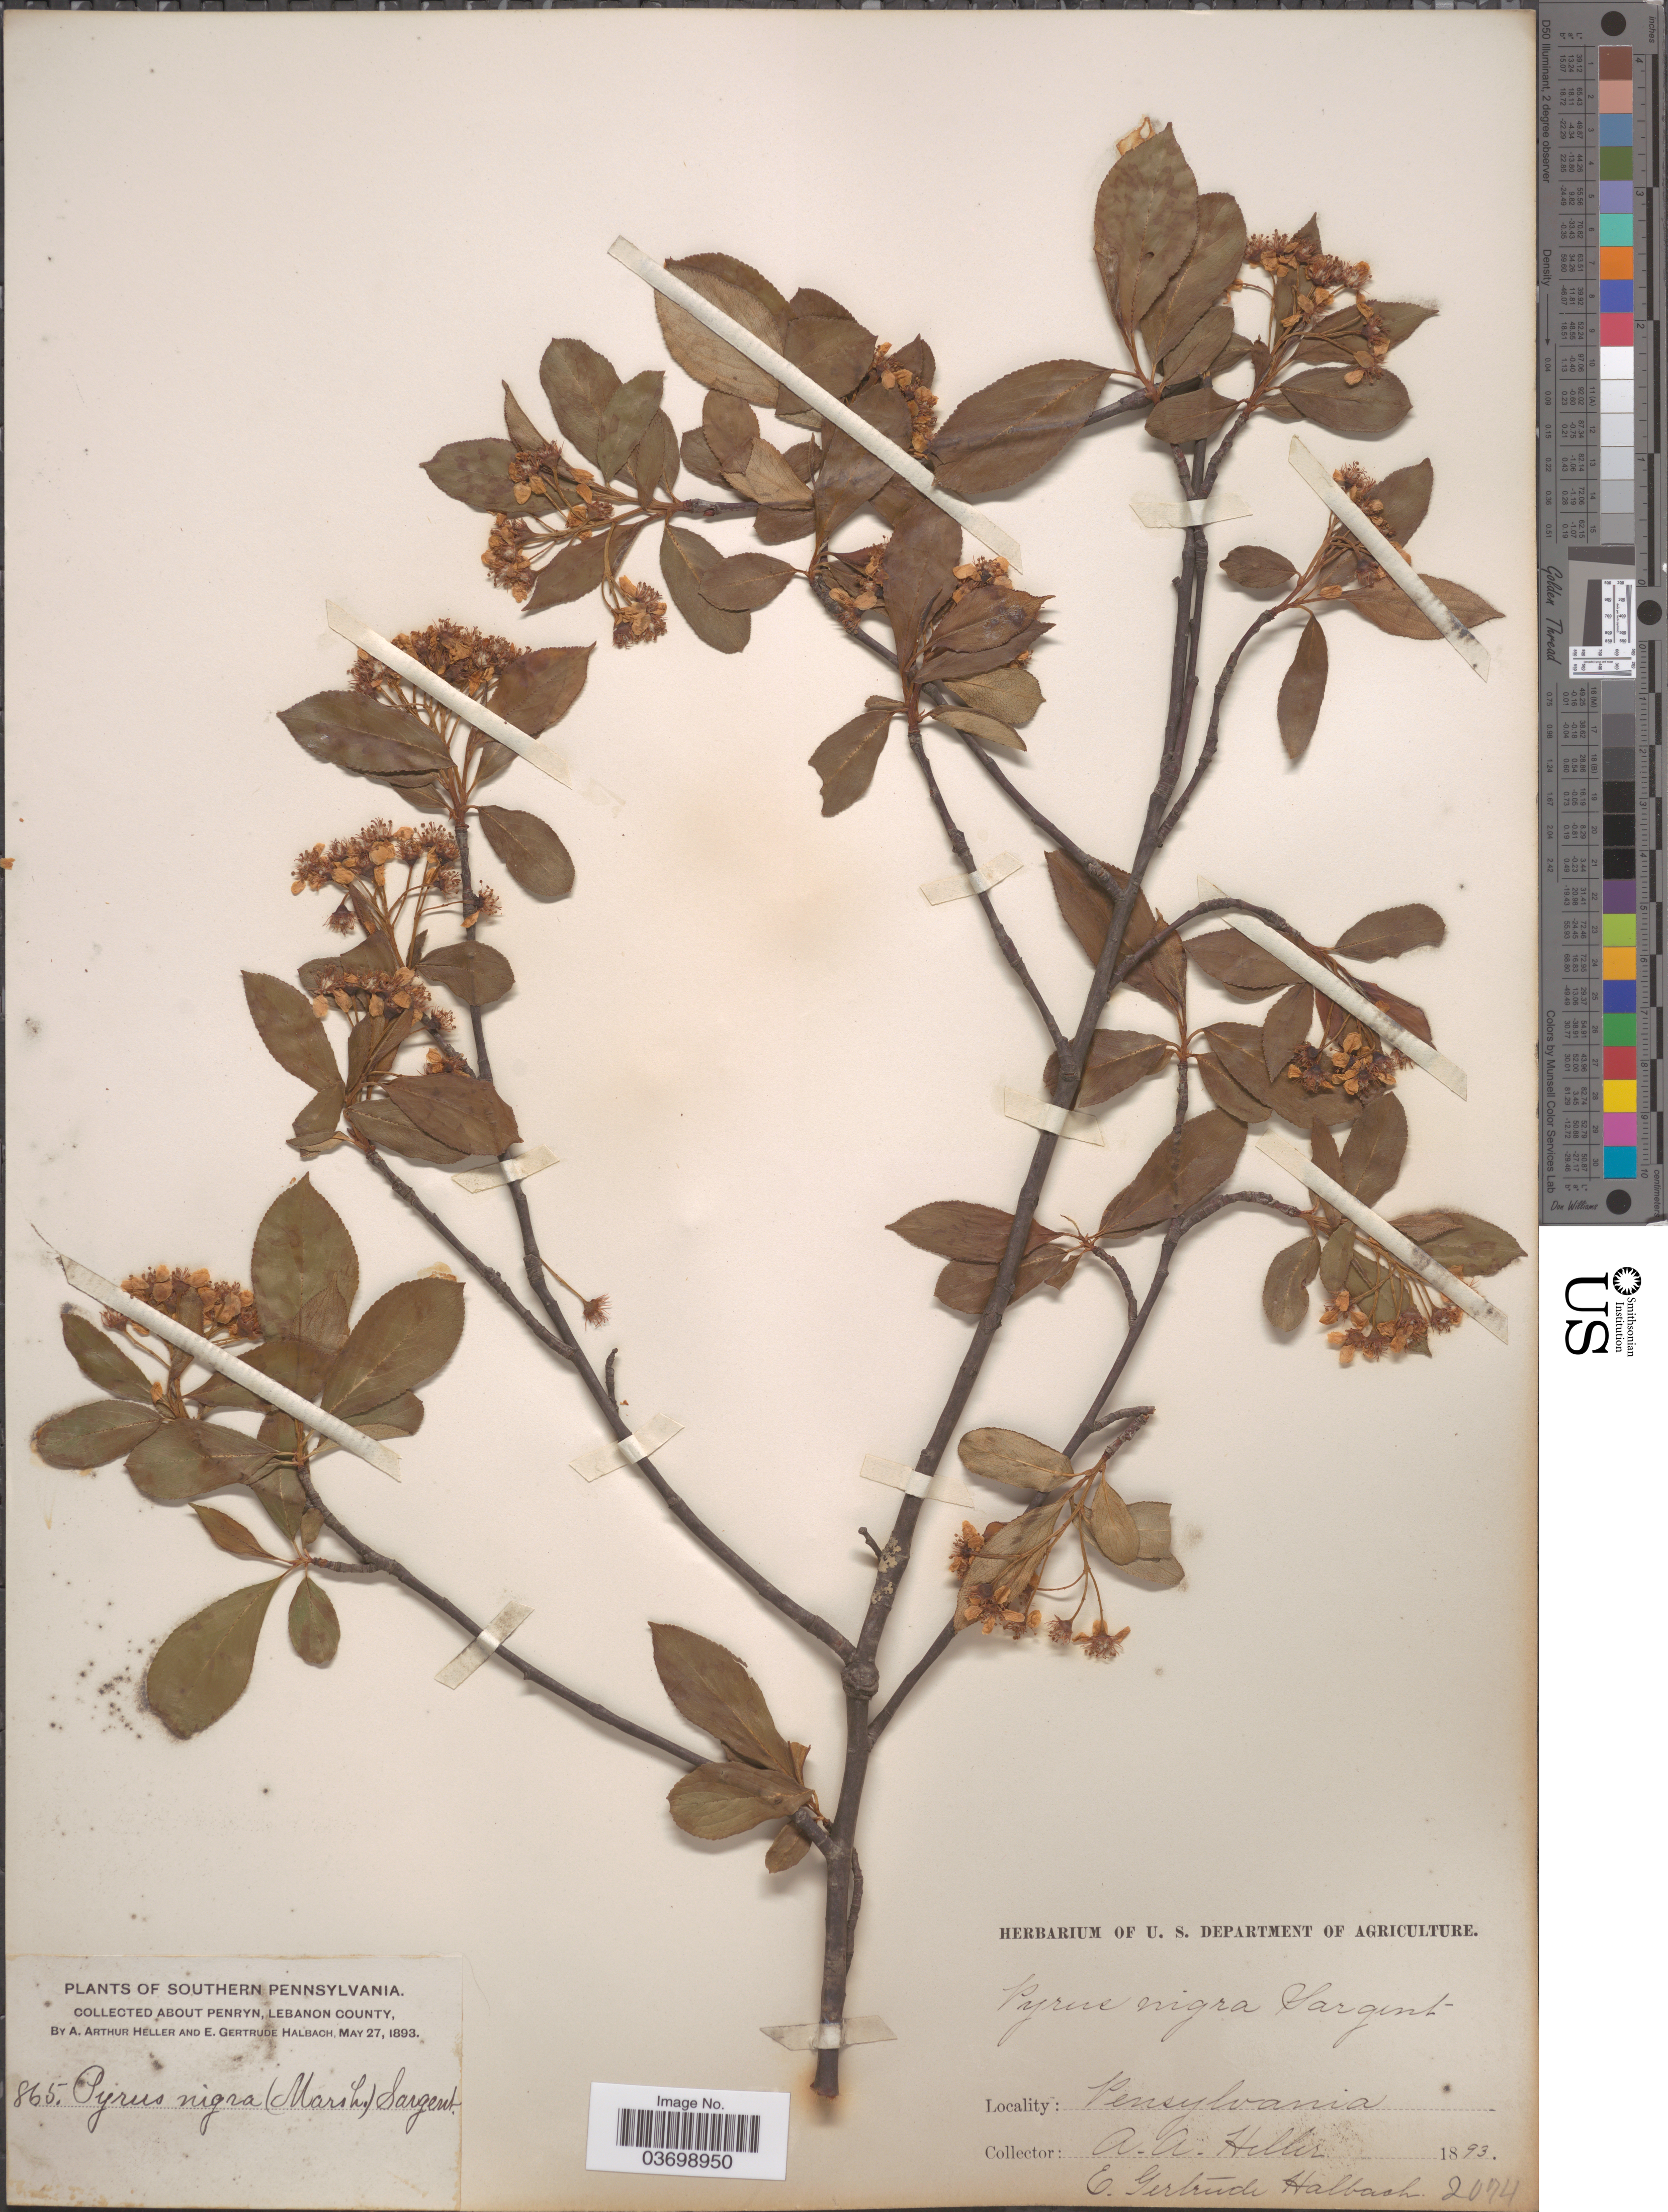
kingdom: Plantae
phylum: Tracheophyta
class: Magnoliopsida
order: Rosales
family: Rosaceae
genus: Aronia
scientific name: Aronia melanocarpa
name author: (Michx.) Elliott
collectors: A. A. Heller & E. G. Halbach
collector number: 865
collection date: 1893-05-27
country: United States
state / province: Pennsylvania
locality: Southern Pennsylvania. About Penryn, Lebanon County.